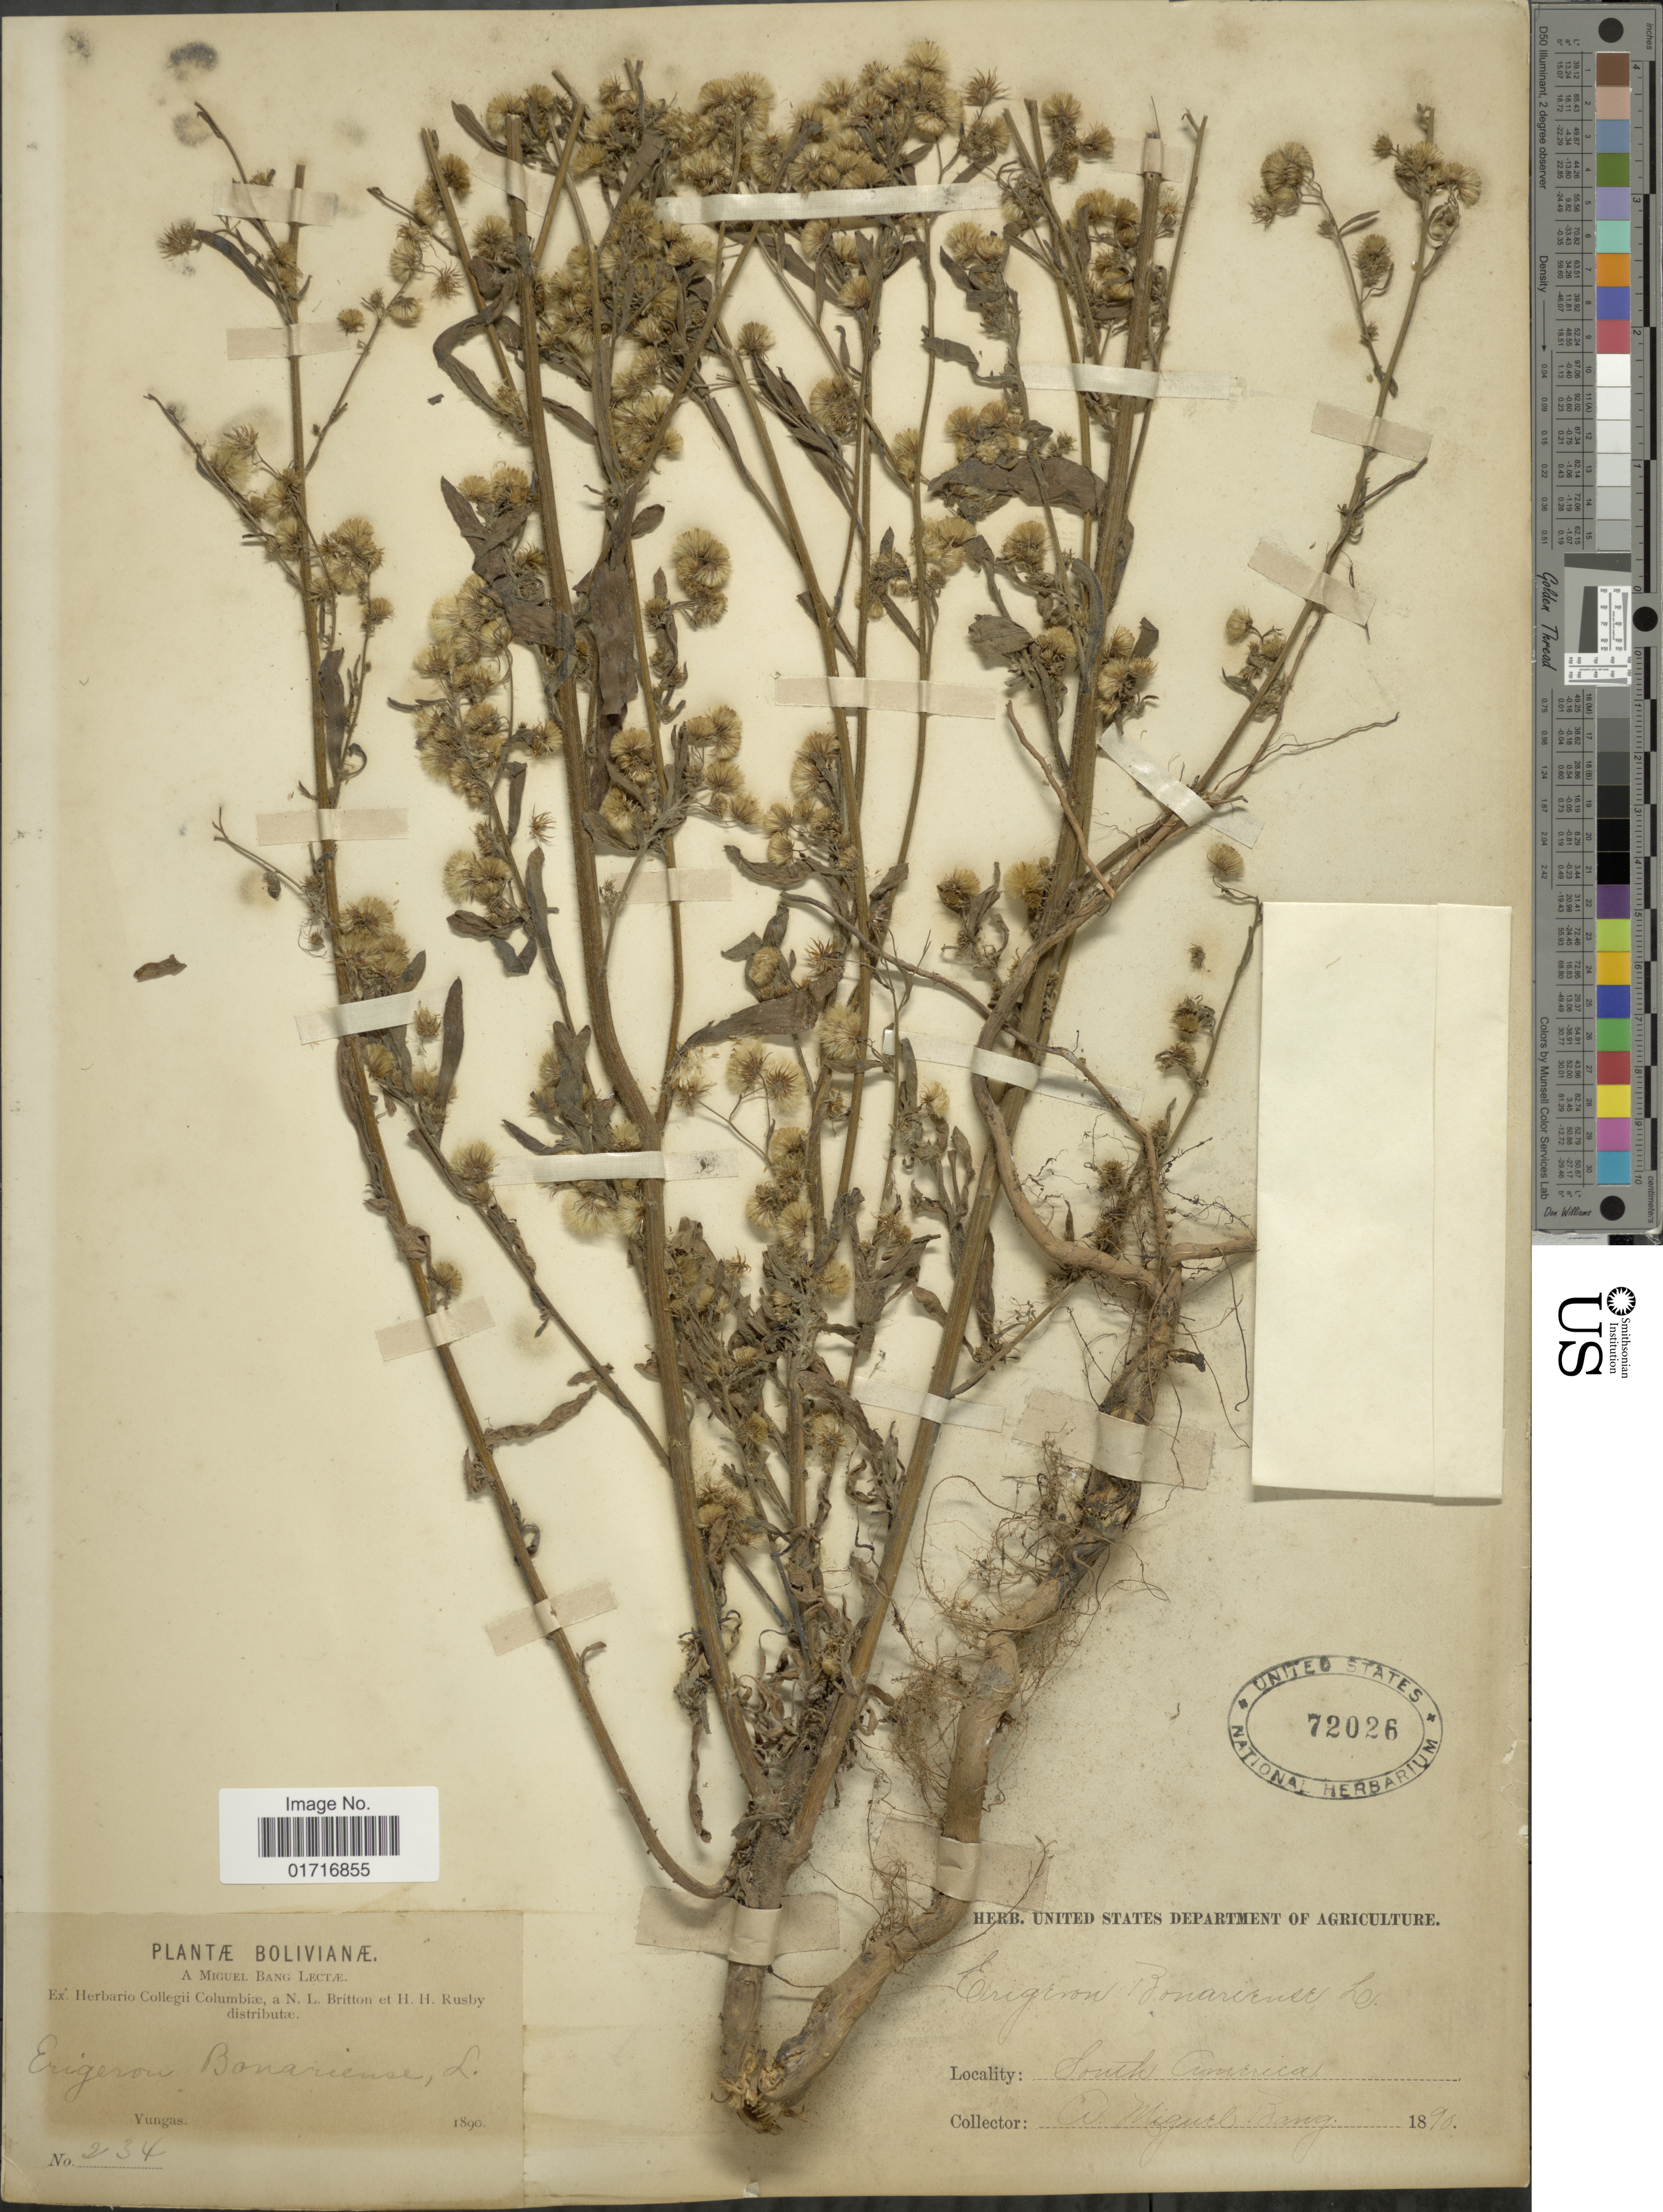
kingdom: Plantae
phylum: Tracheophyta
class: Magnoliopsida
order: Asterales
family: Asteraceae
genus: Conyza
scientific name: Conyza bonariensis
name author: (L.) Cronq.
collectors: M. Bang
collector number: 234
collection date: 1890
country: Bolivia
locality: South America, Yungas.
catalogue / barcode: US 72026